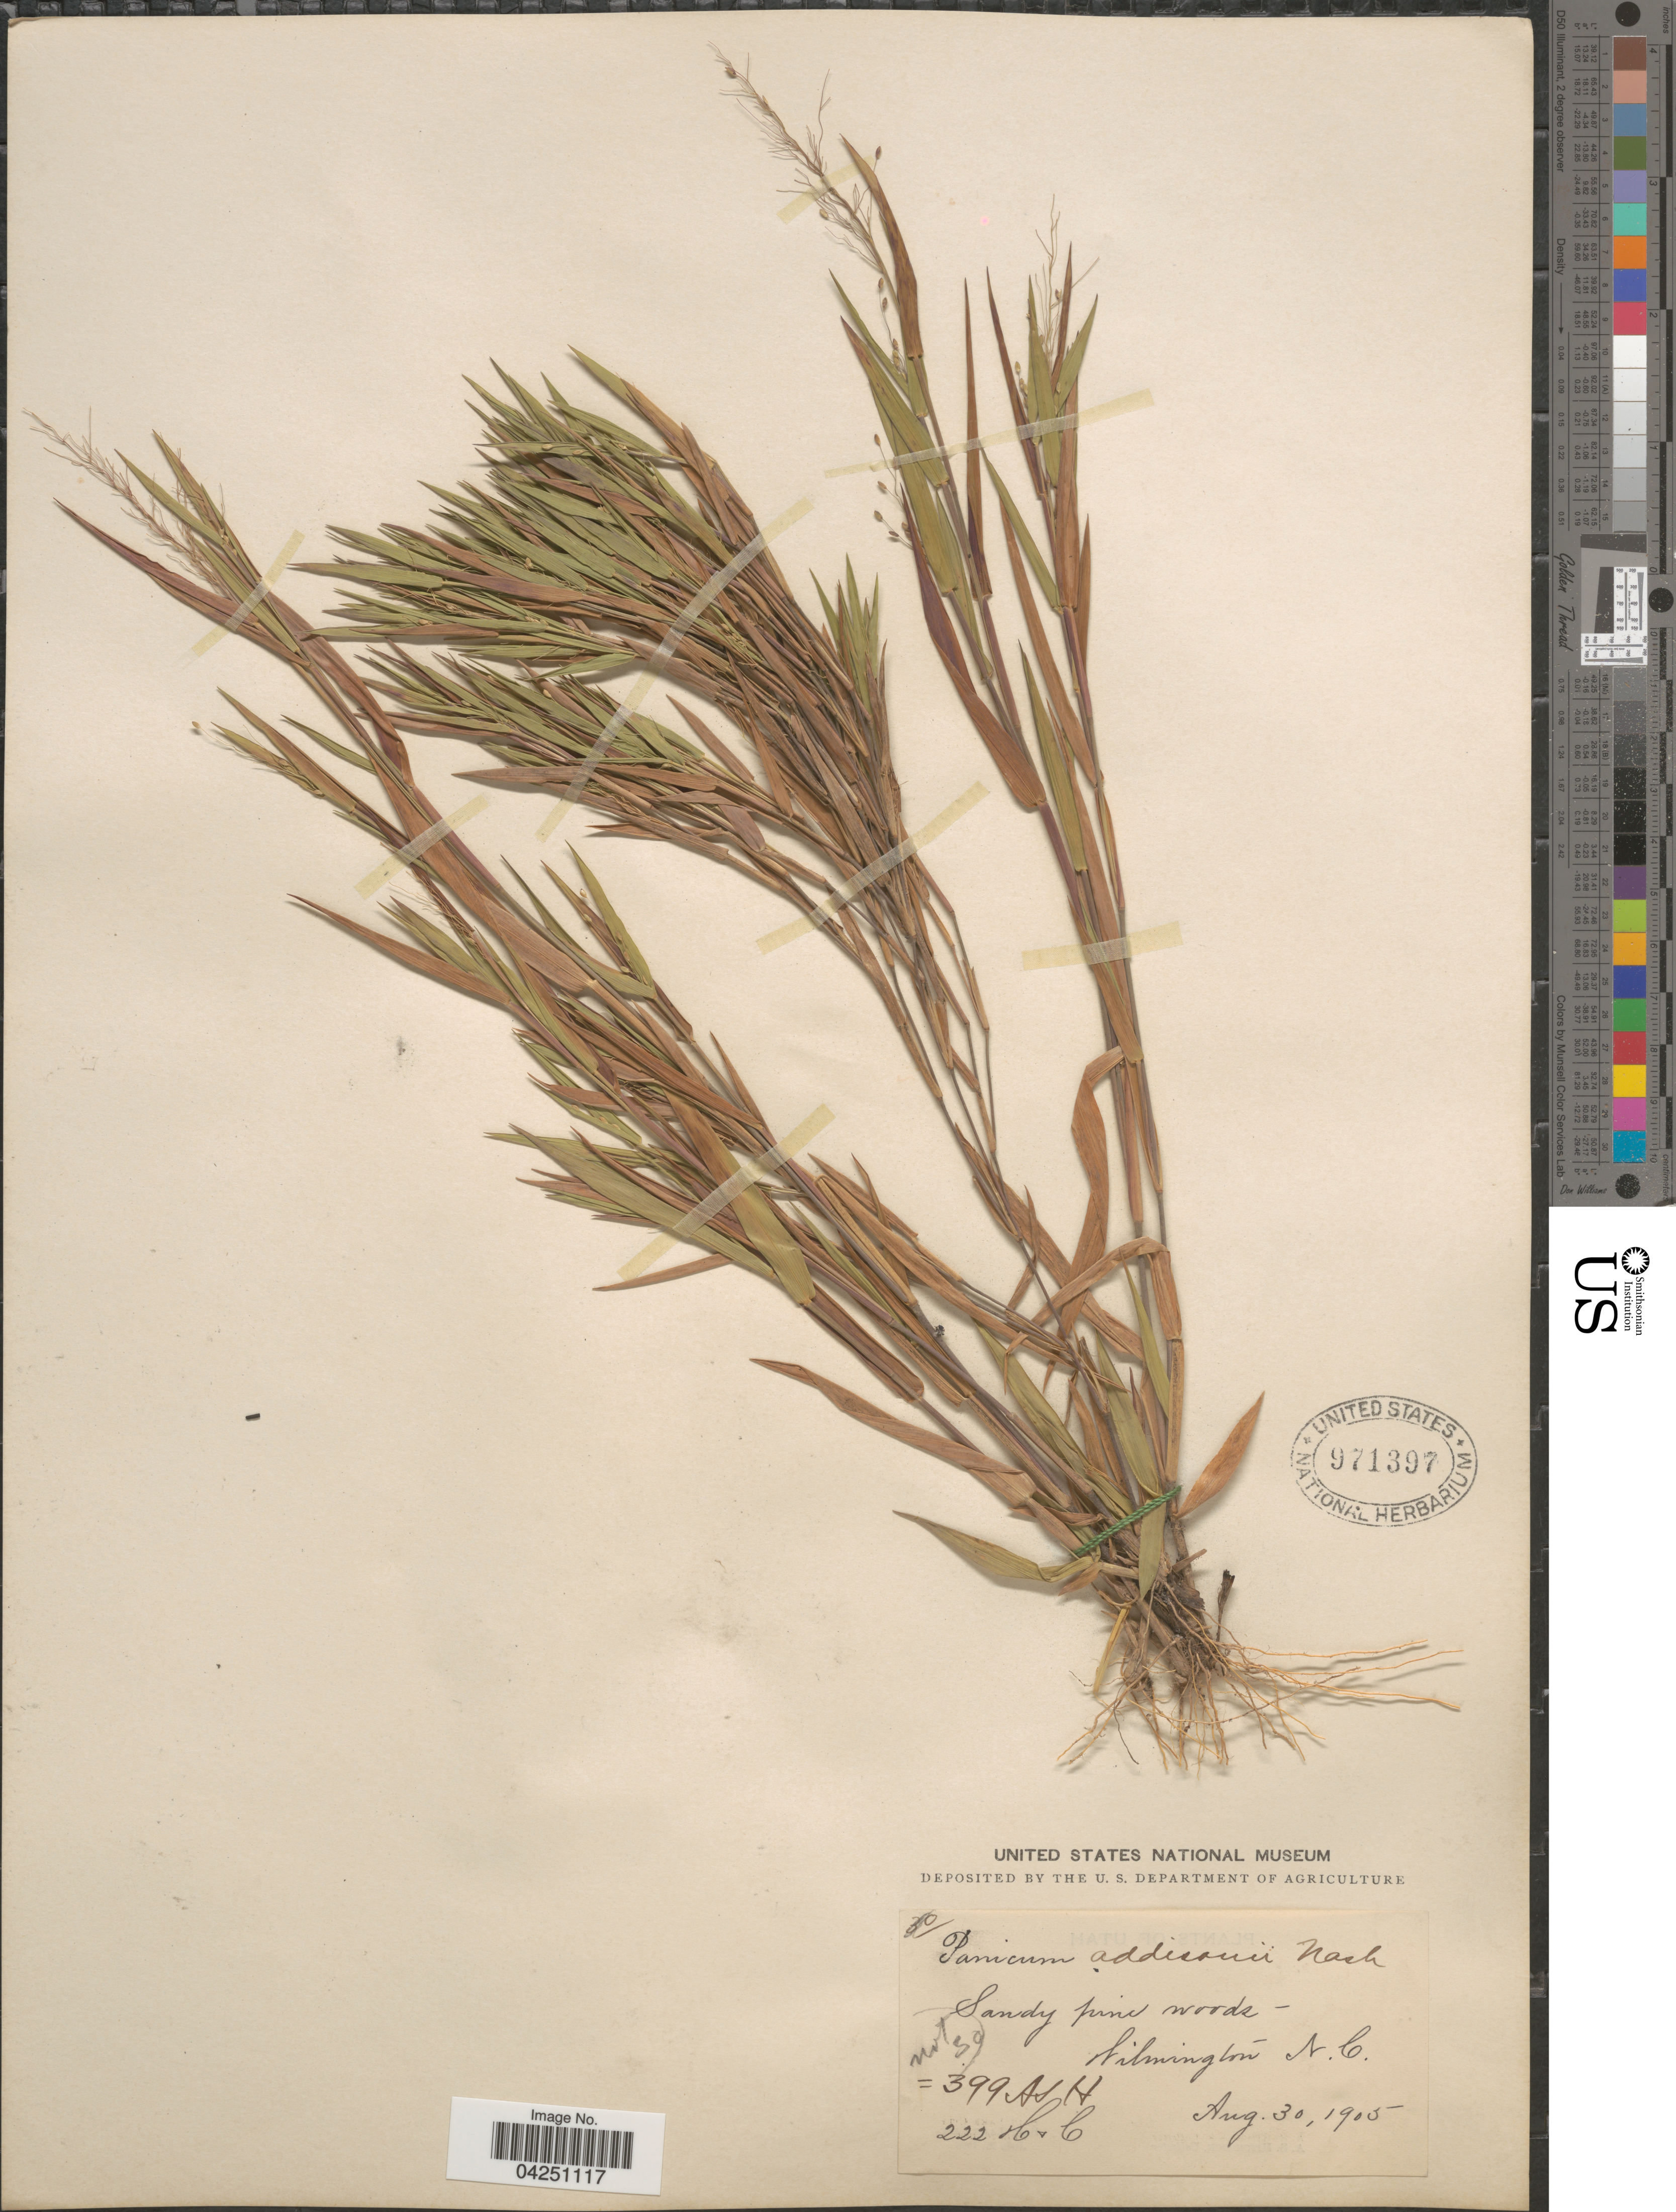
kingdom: Plantae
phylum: Tracheophyta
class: Liliopsida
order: Poales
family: Poaceae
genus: Dichanthelium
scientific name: Dichanthelium acuminatum var. acuminatum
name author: (Sw.) Gould & C.A. Clark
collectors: H. C.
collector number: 222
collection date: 1905-08-30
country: United States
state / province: North Carolina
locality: Wilmington.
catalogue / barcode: US 971397